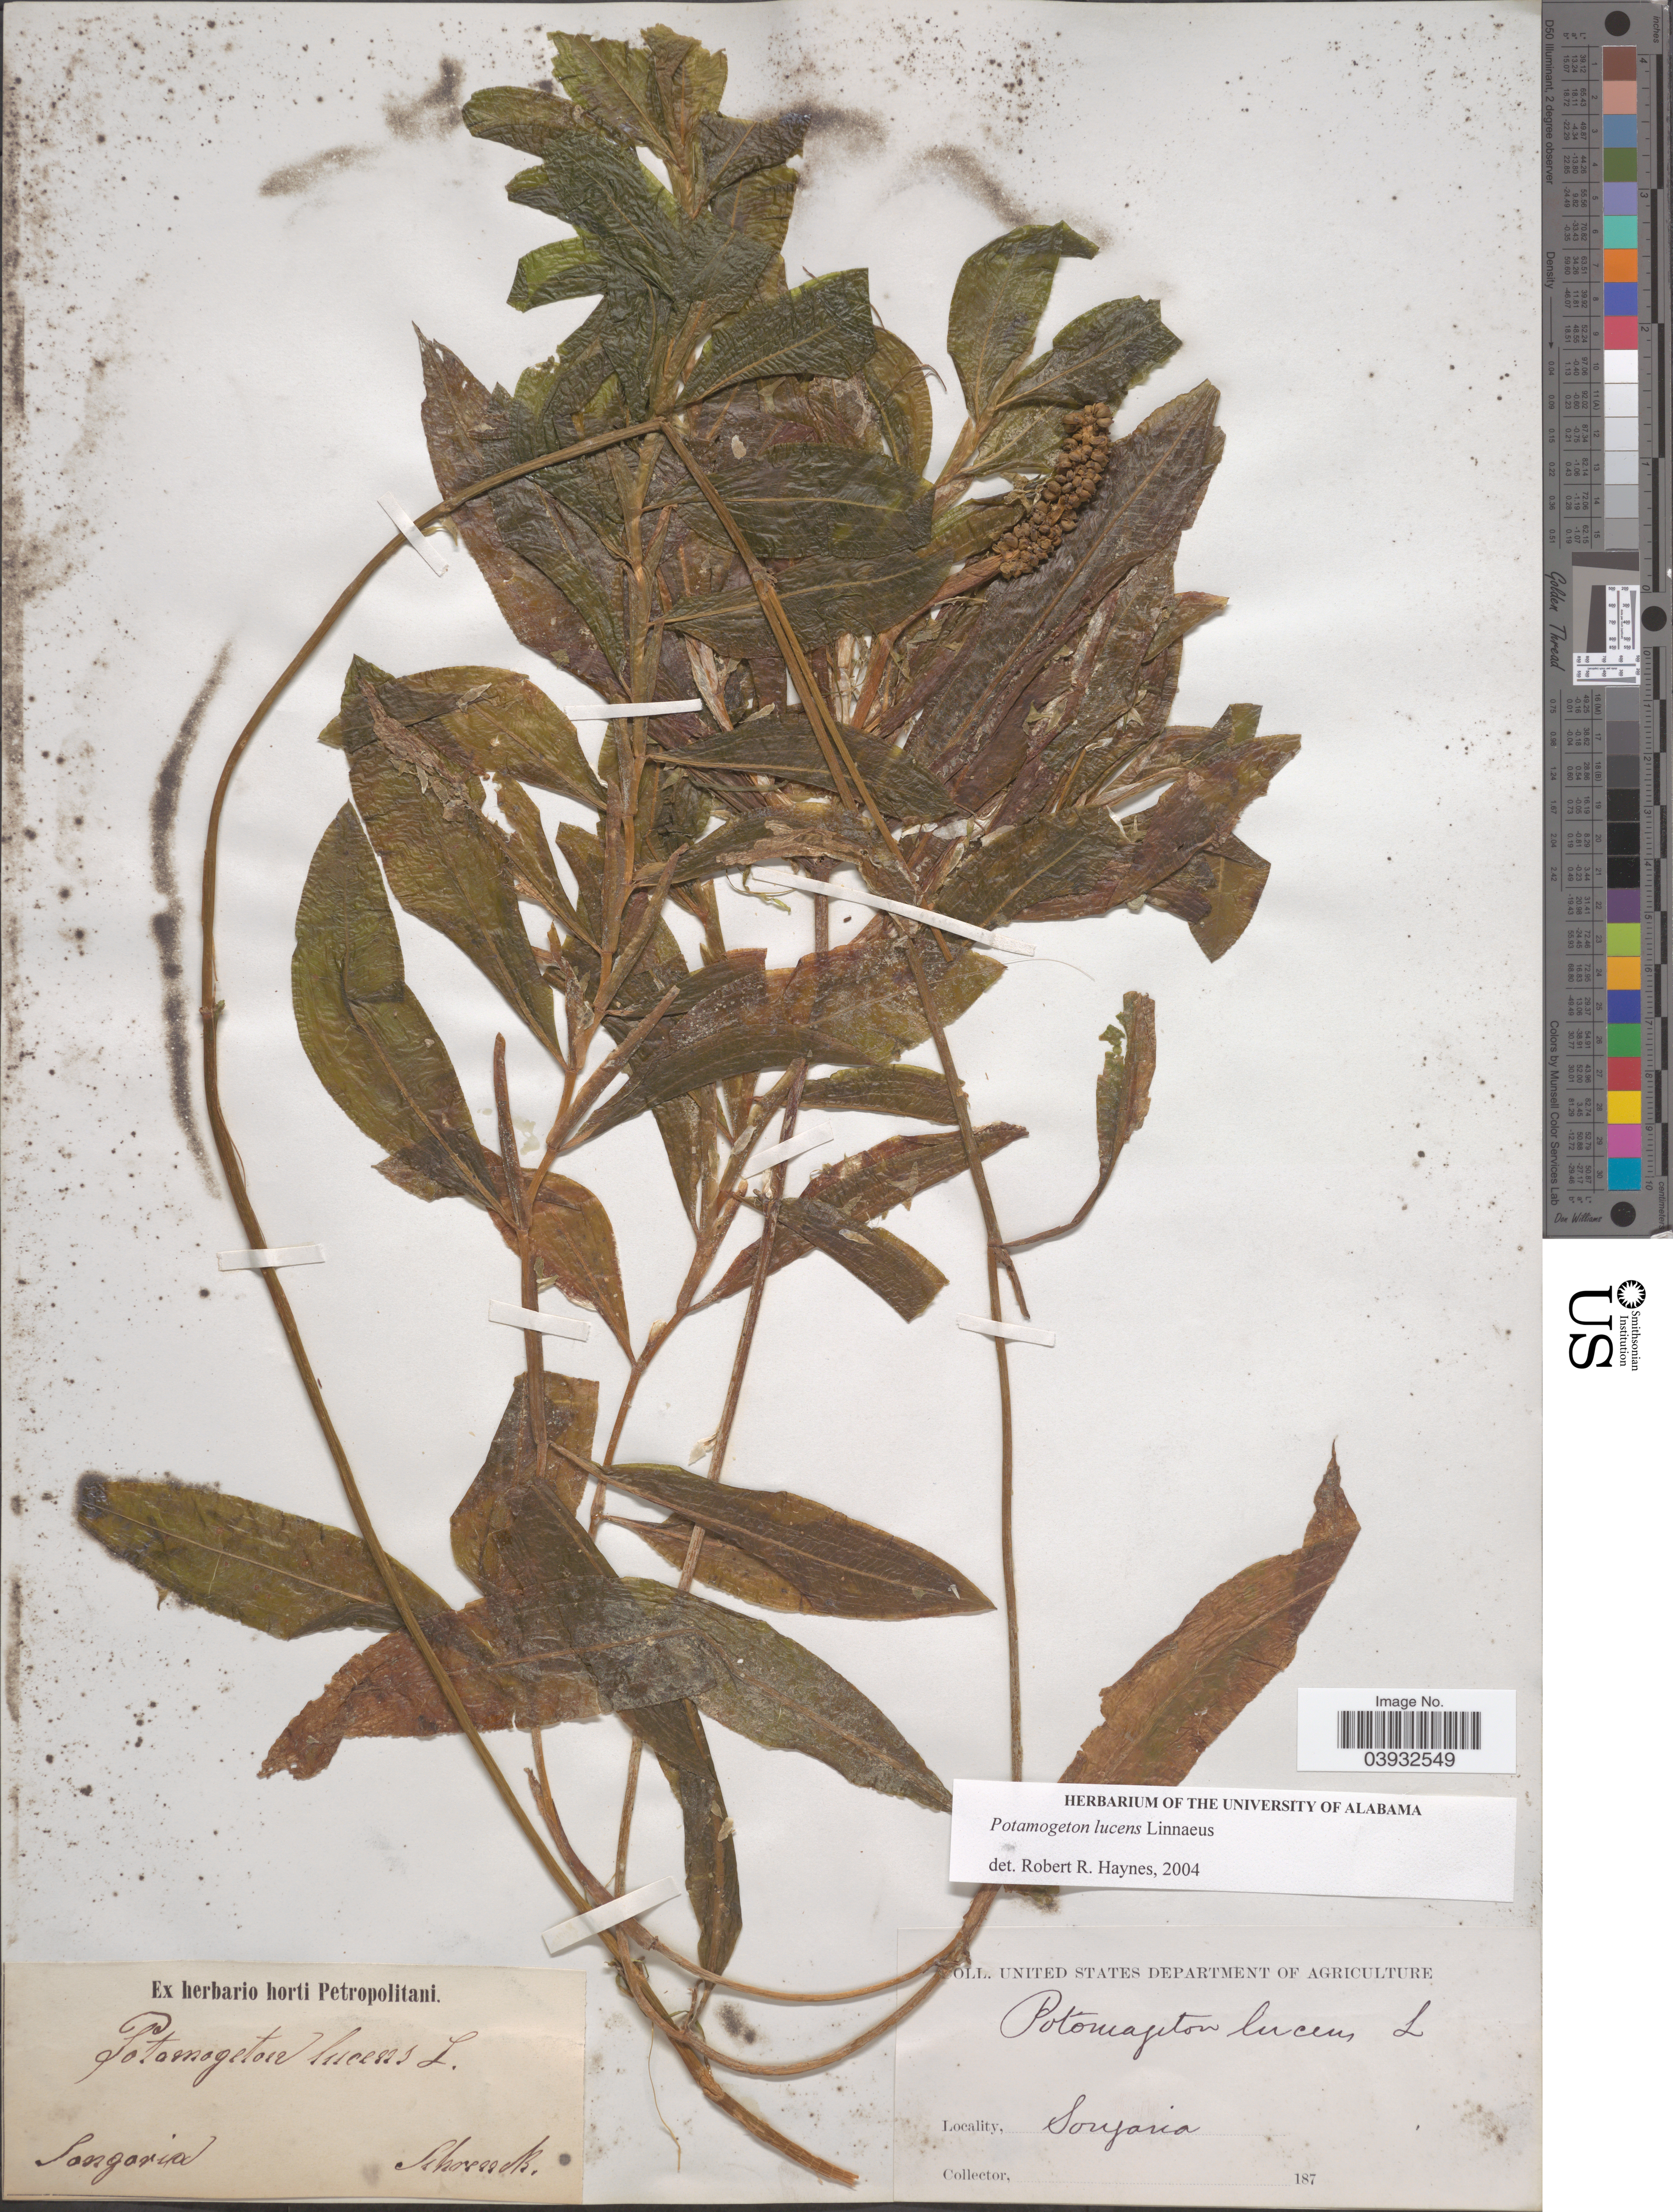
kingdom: Plantae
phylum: Tracheophyta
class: Liliopsida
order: Alismatales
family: Potamogetonaceae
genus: Potamogeton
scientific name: Potamogeton lucens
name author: L.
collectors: -- Schrenck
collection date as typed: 187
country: Kyrgyzstan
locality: Songoria.